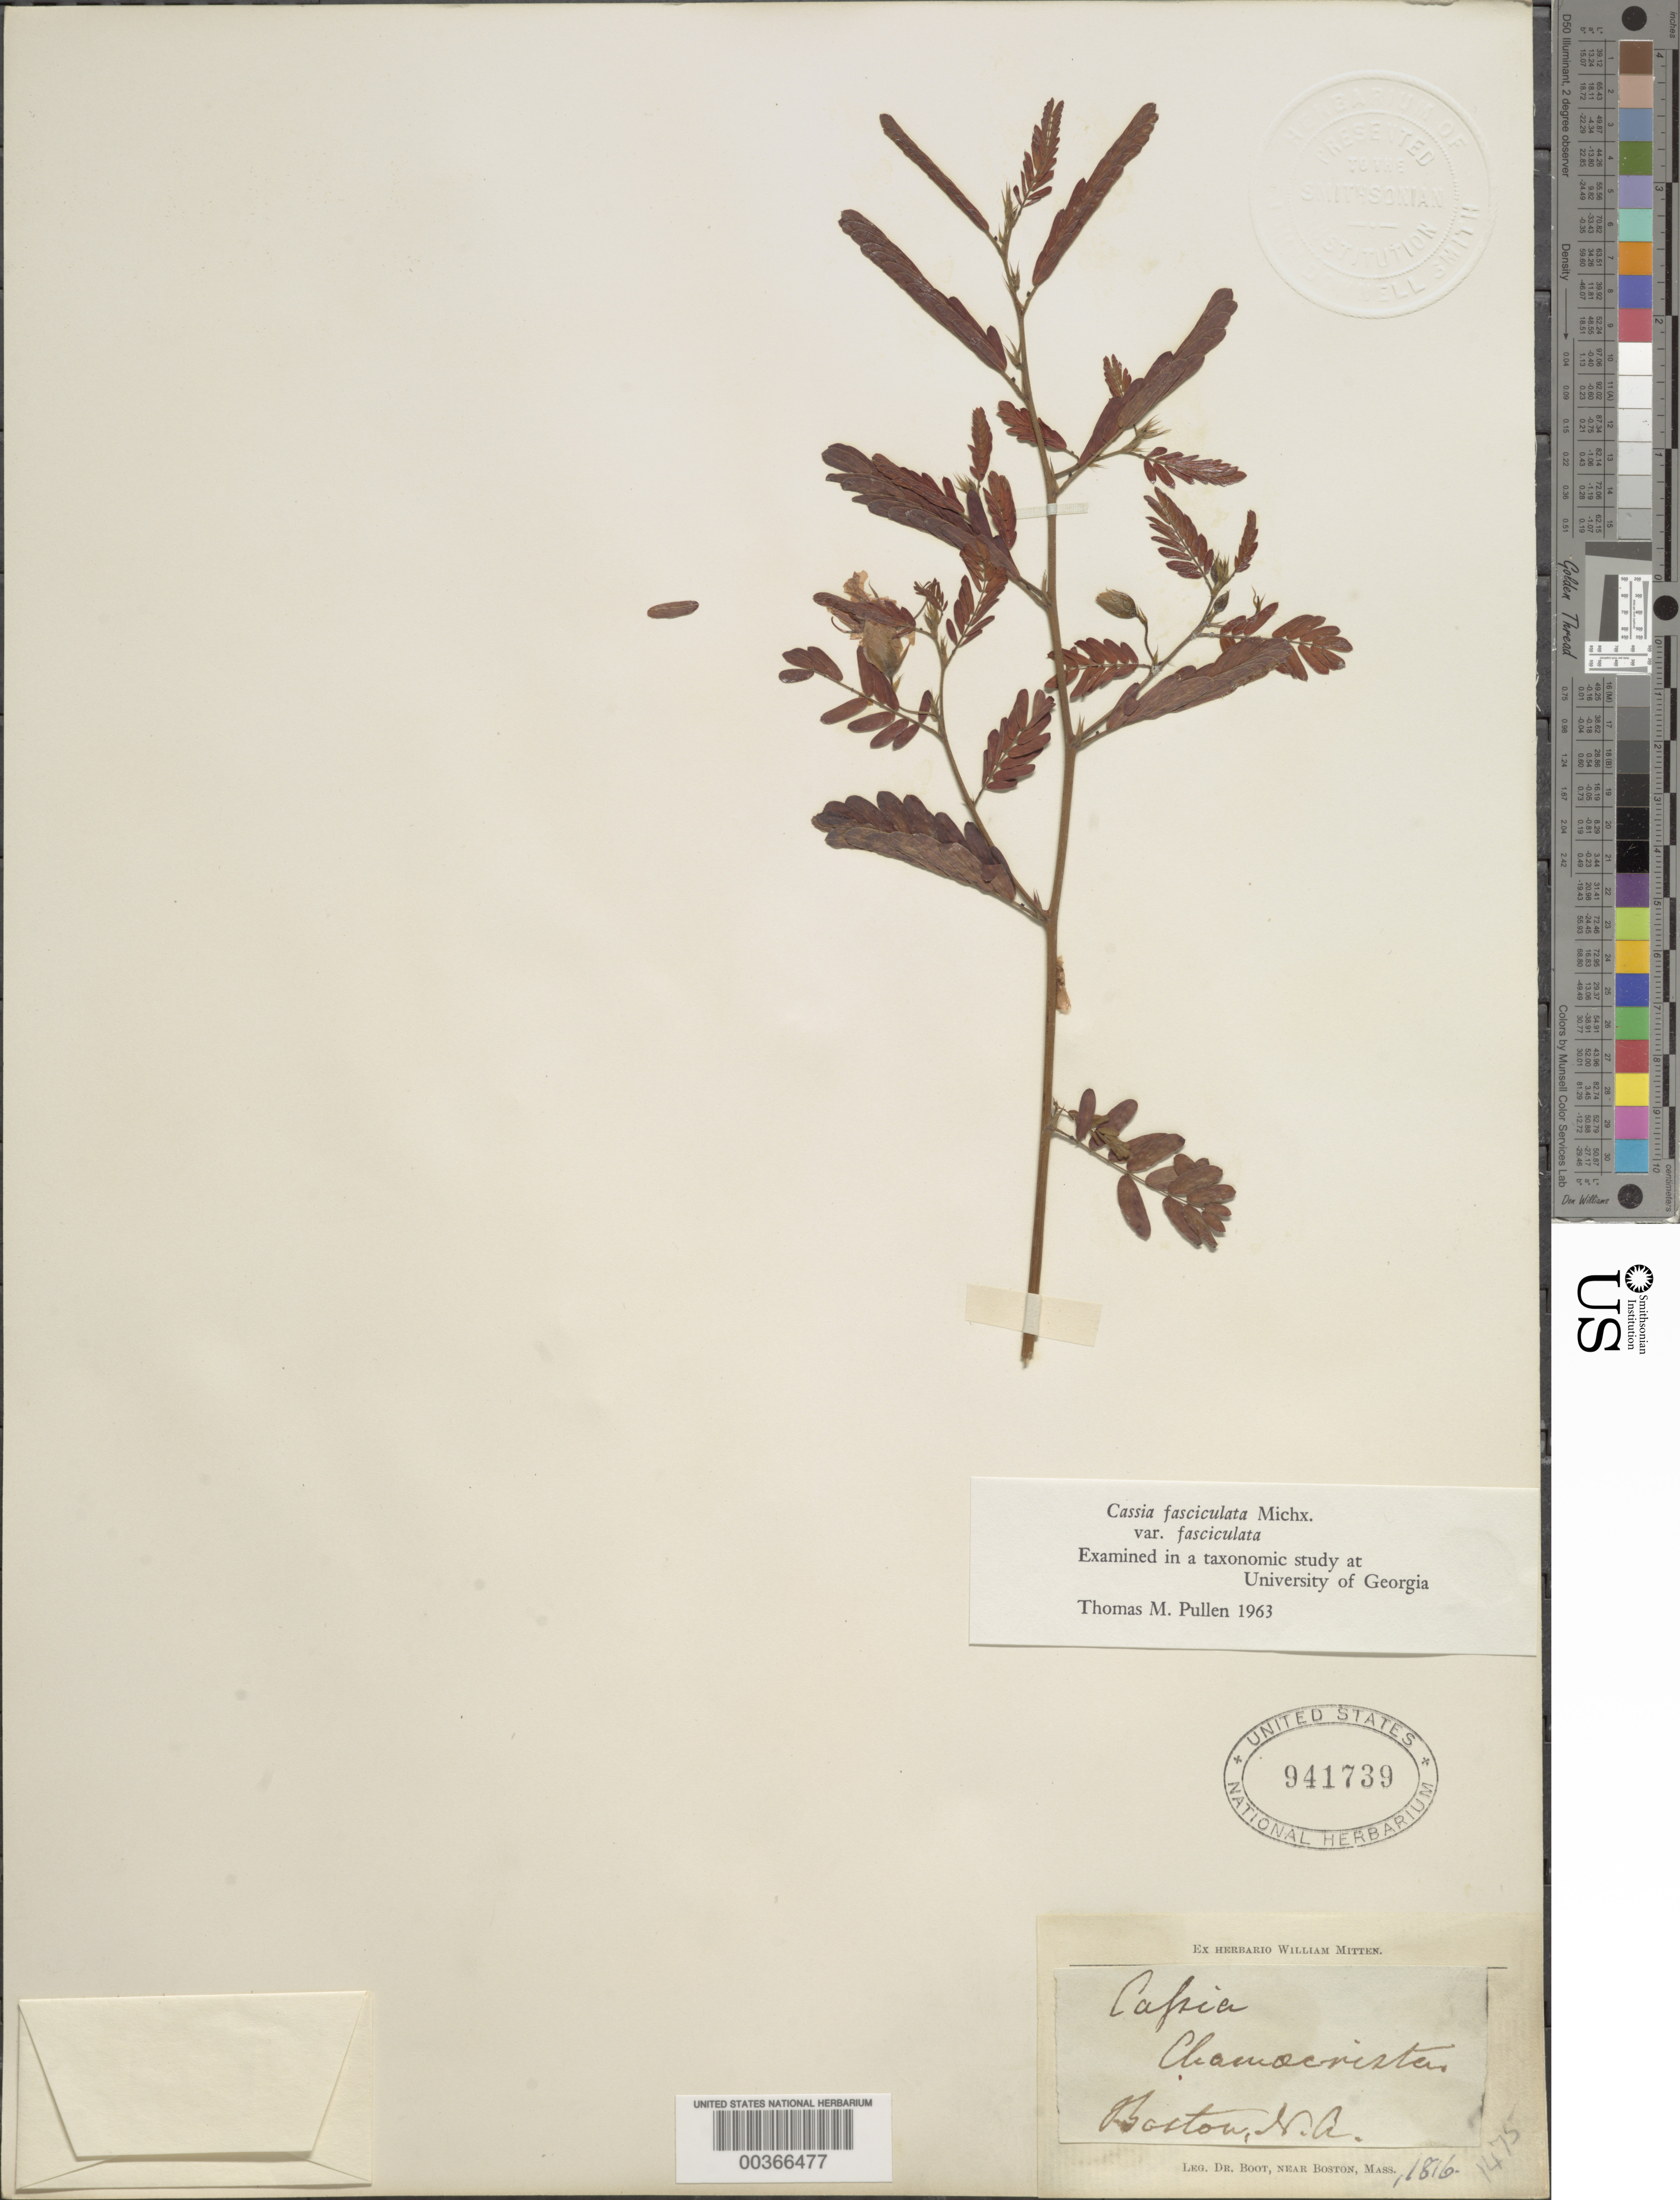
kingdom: Plantae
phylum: Tracheophyta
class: Magnoliopsida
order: Fabales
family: Fabaceae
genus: Chamaecrista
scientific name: Chamaecrista fasciculata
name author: (Michx.) Greene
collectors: -. Boot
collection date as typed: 1816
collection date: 1816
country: United States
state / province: Massachusetts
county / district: Suffolk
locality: Boston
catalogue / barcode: US 941739